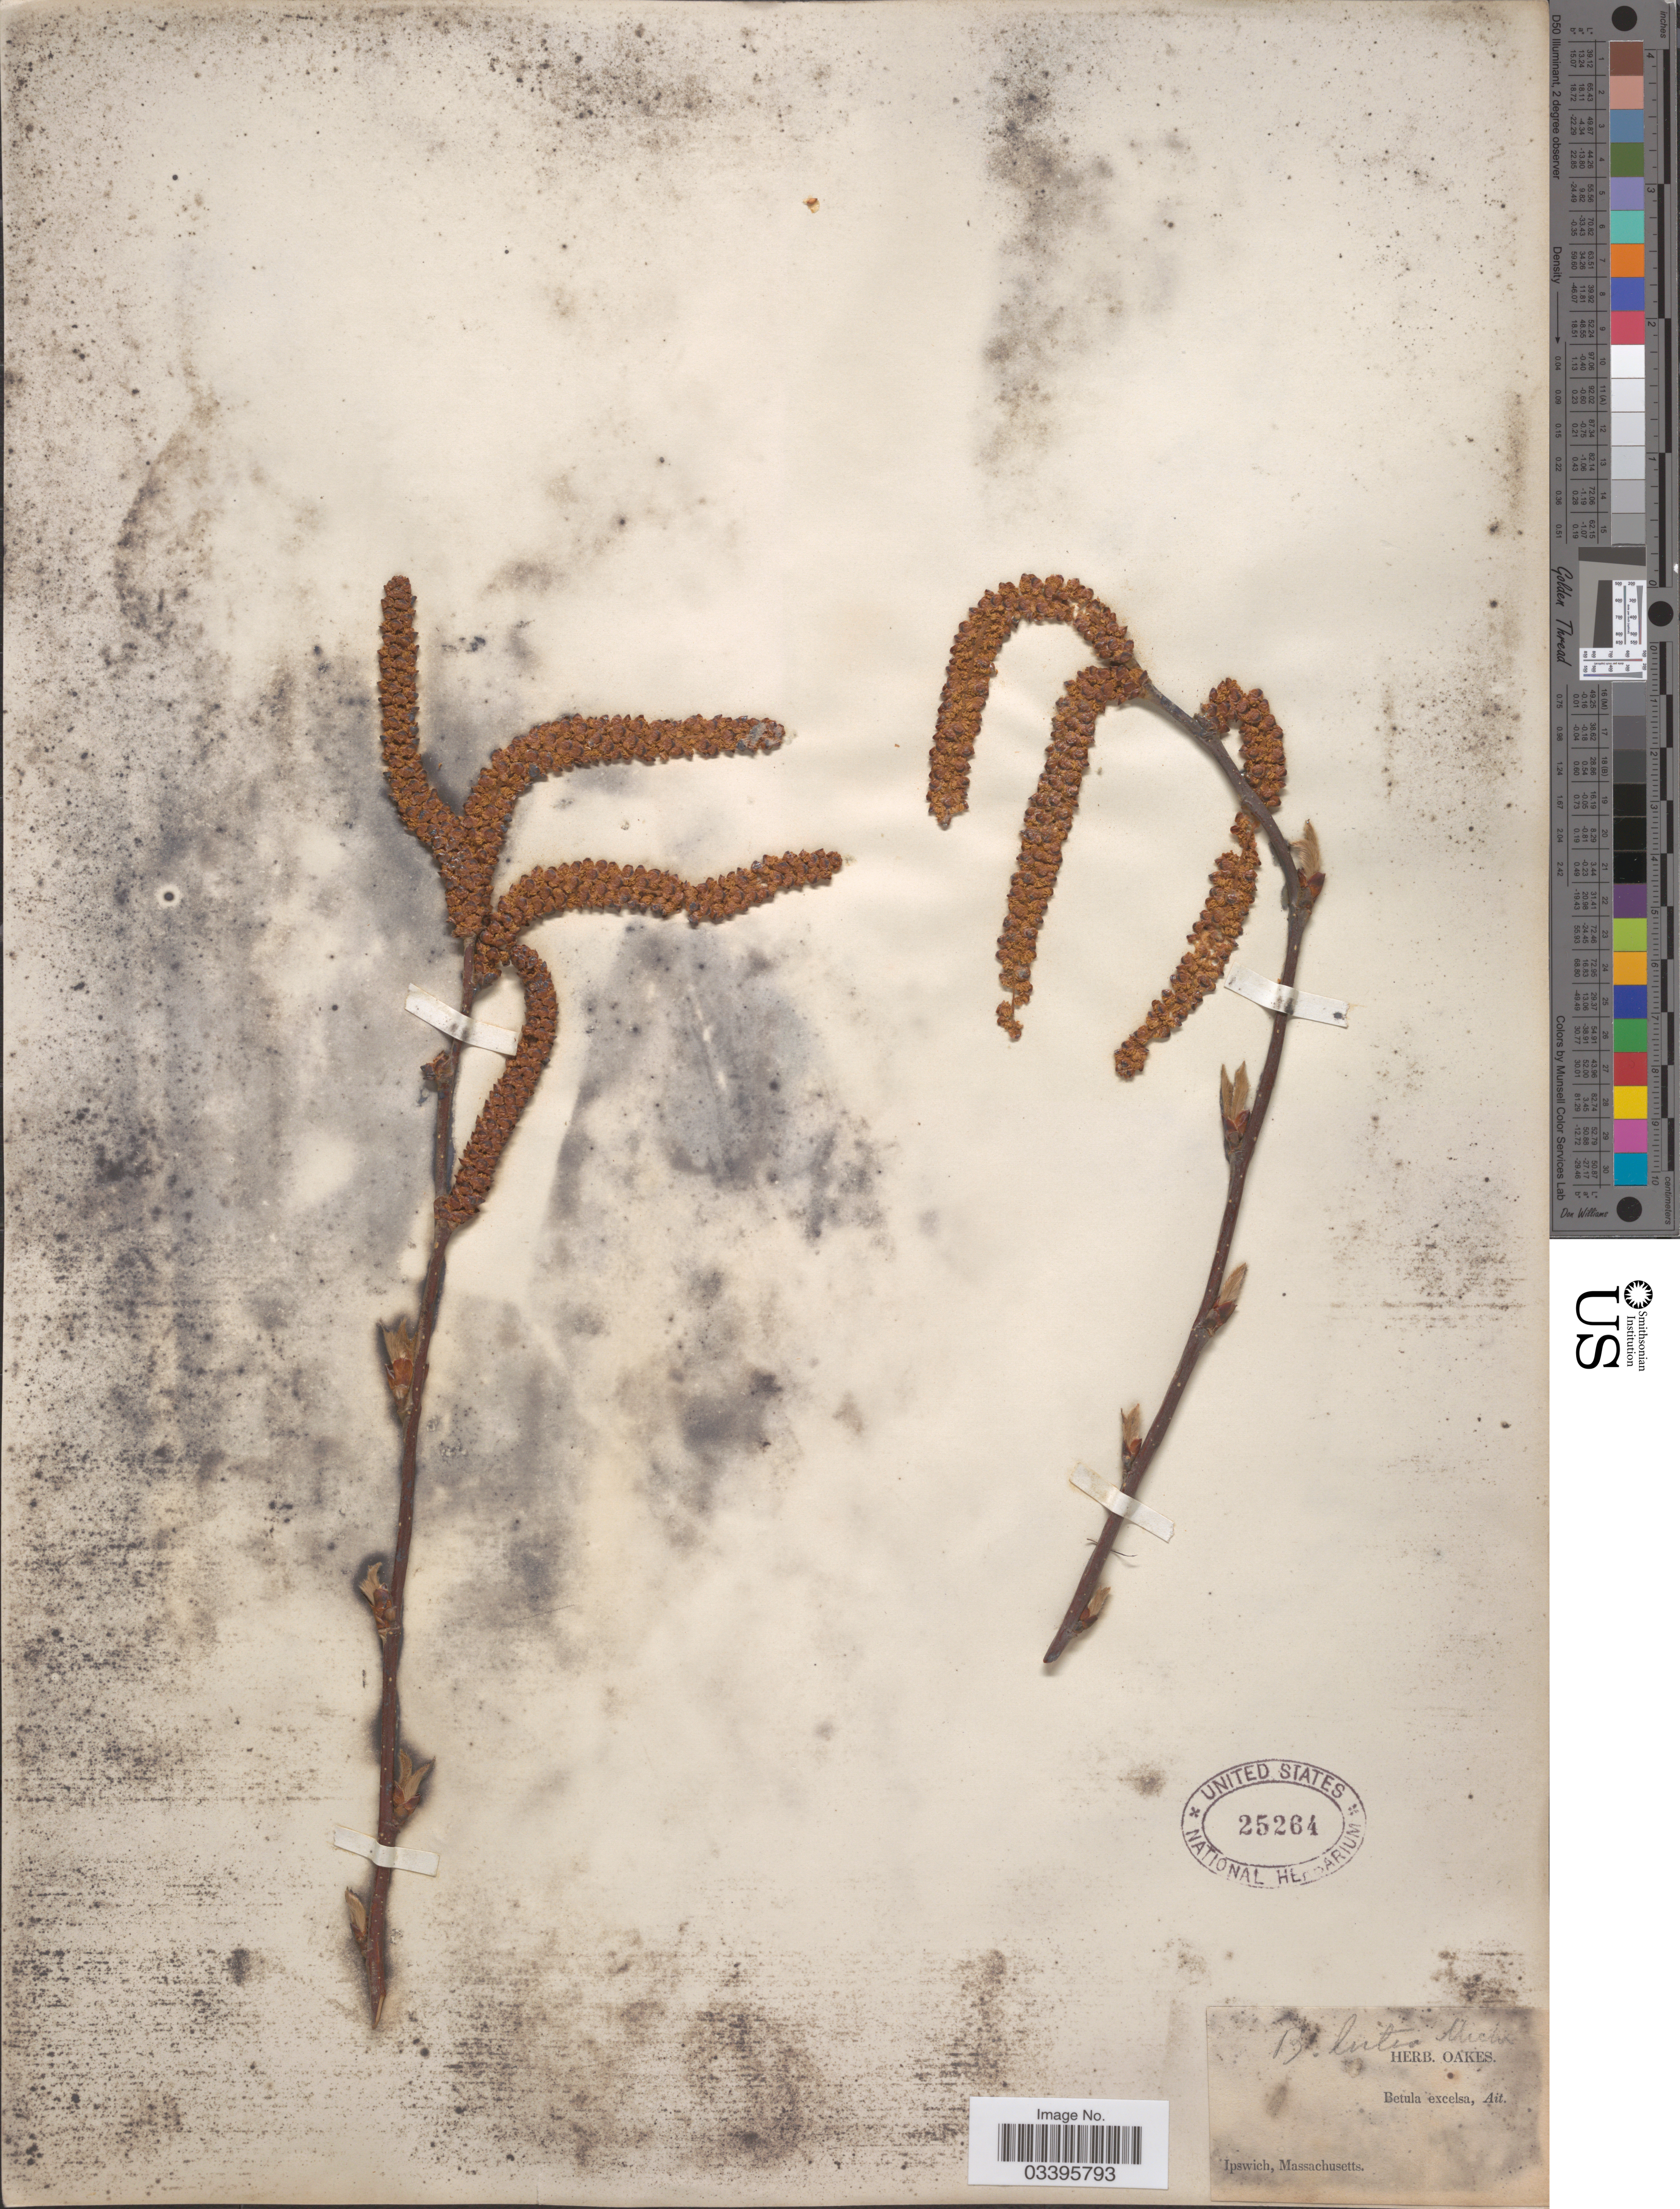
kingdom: Plantae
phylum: Tracheophyta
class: Magnoliopsida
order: Fagales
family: Betulaceae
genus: Betula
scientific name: Betula lutea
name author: F. Michx.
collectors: ex herb. Oakes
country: United States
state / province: Massachusetts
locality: Ipswich.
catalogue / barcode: US 25264